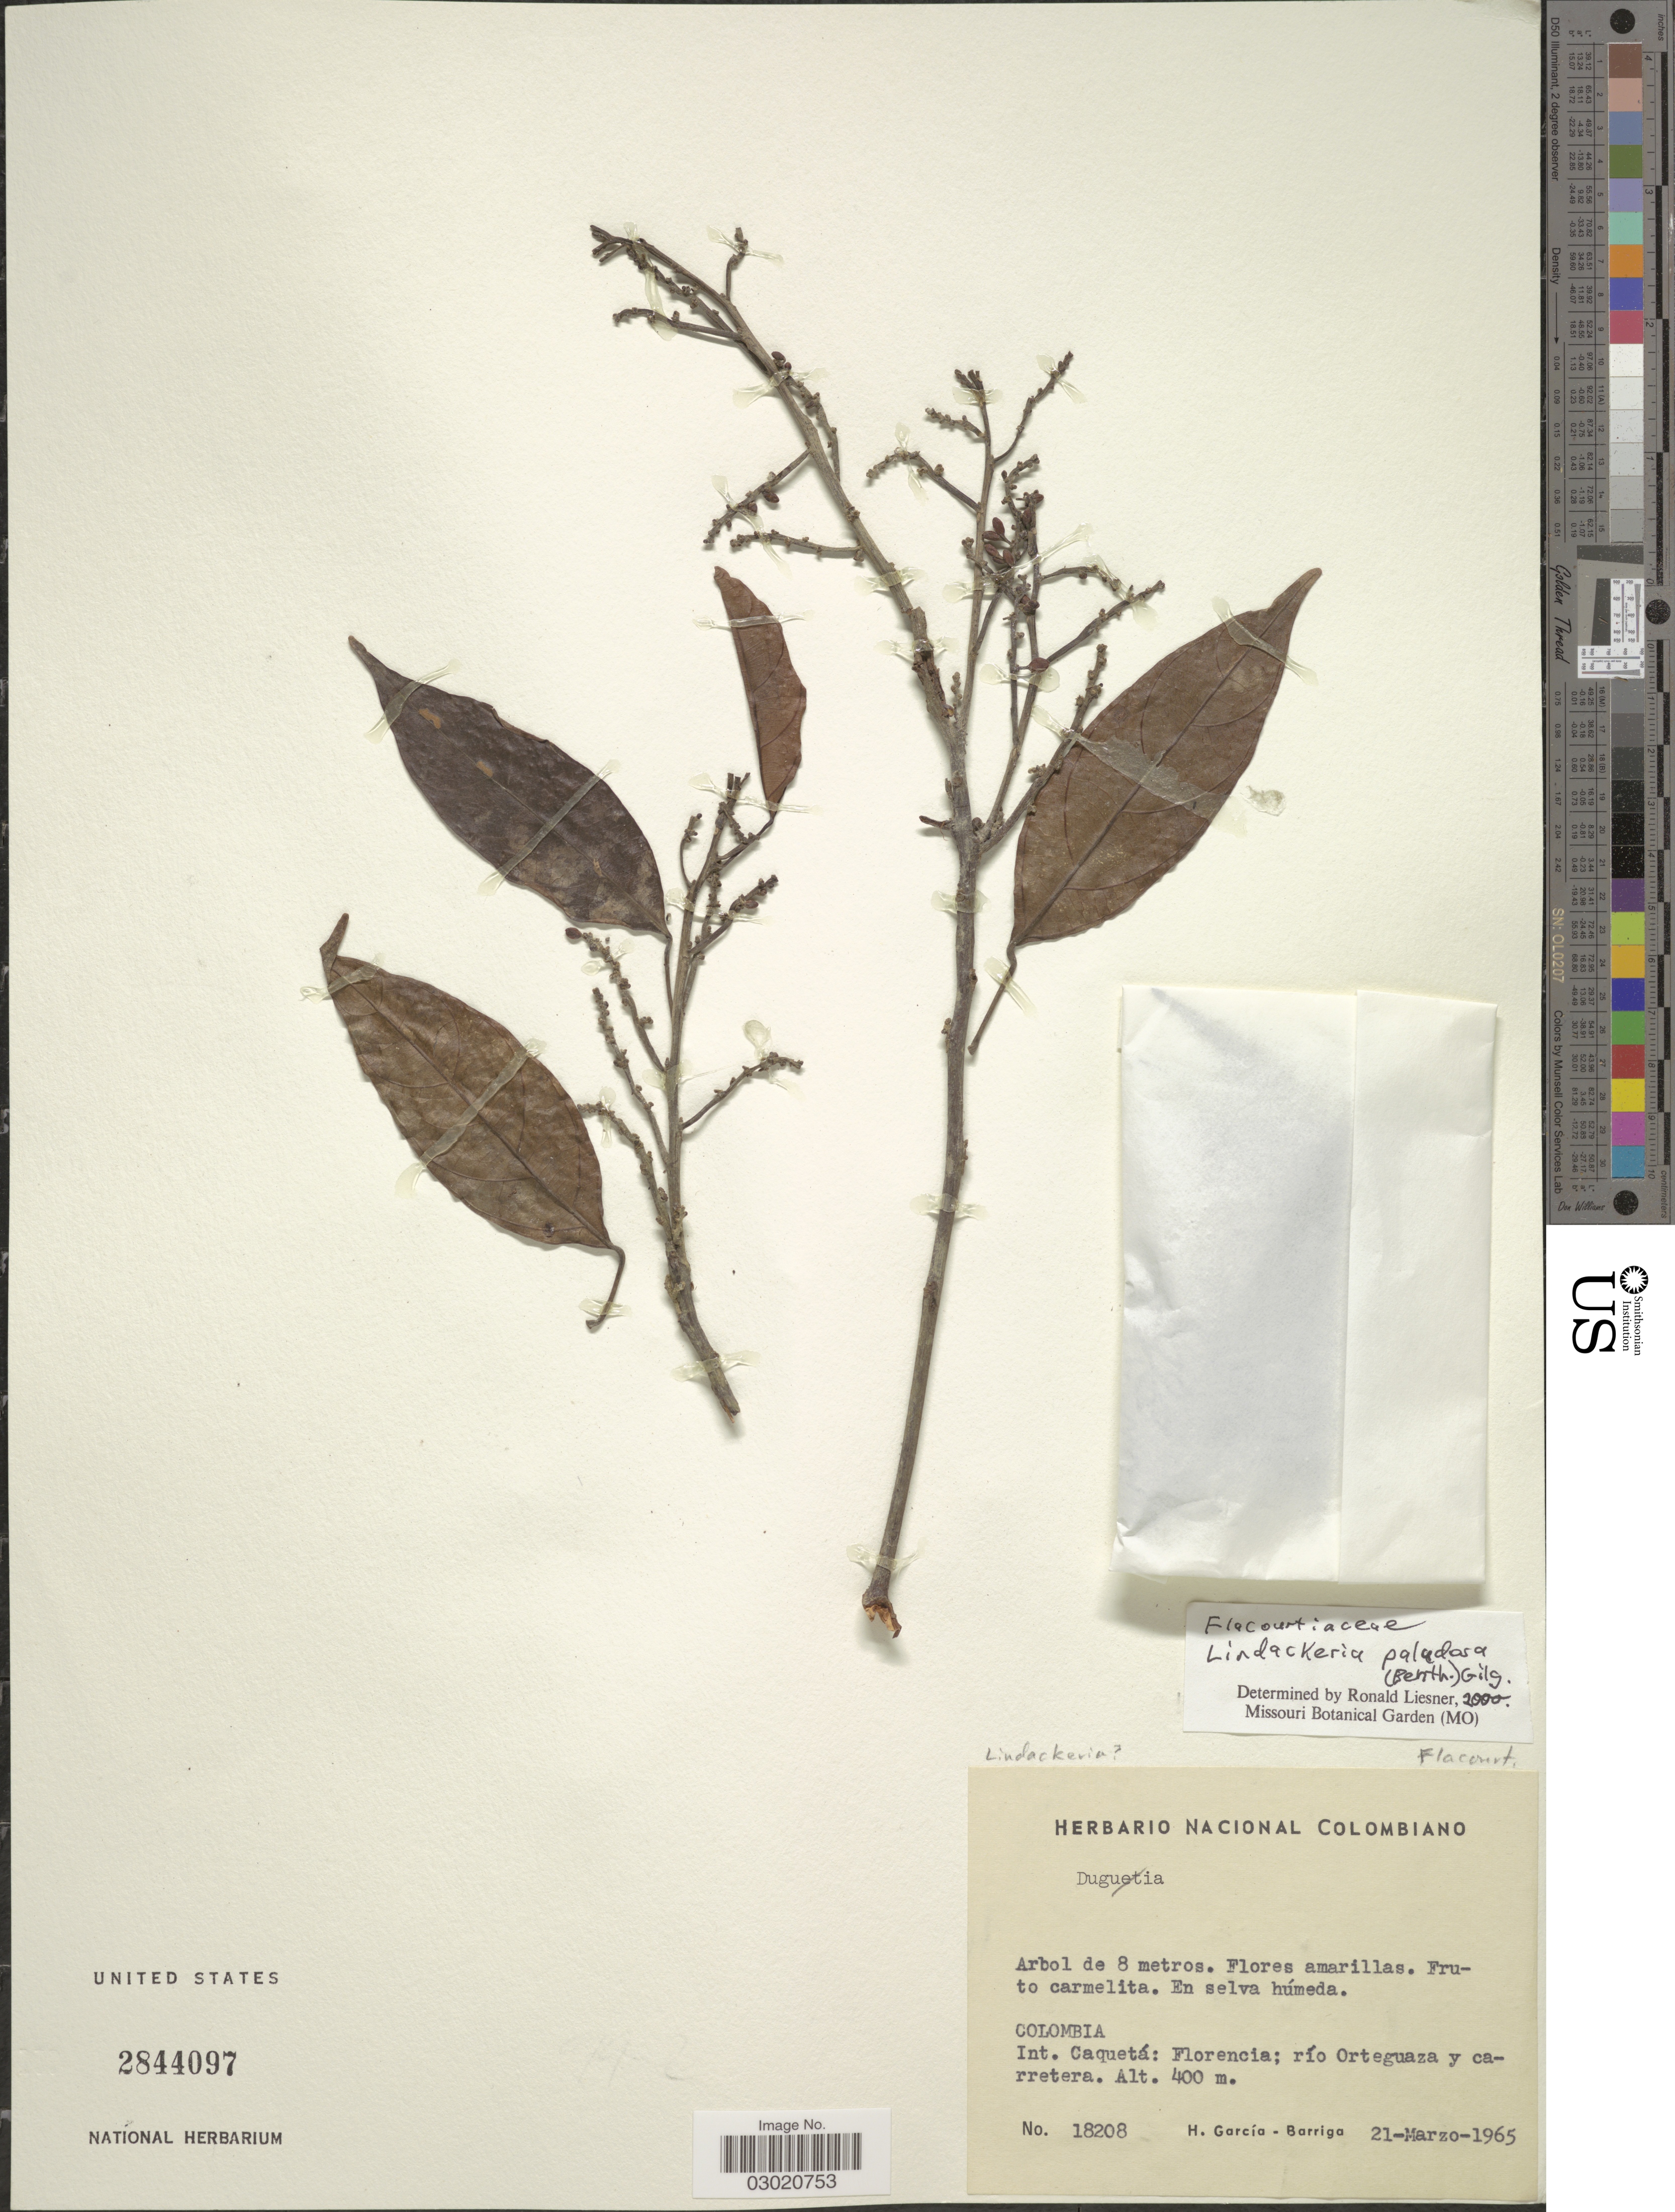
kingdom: Plantae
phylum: Tracheophyta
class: Magnoliopsida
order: Malpighiales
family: Achariaceae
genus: Lindackeria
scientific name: Lindackeria paludosa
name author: (Benth.) Gilg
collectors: H. García Barriga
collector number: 18208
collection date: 1965-03-21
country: Colombia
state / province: Caquetá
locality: Int. Caquetá: Florencia; río Orteguaza y carretera.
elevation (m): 400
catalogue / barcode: US 2844097